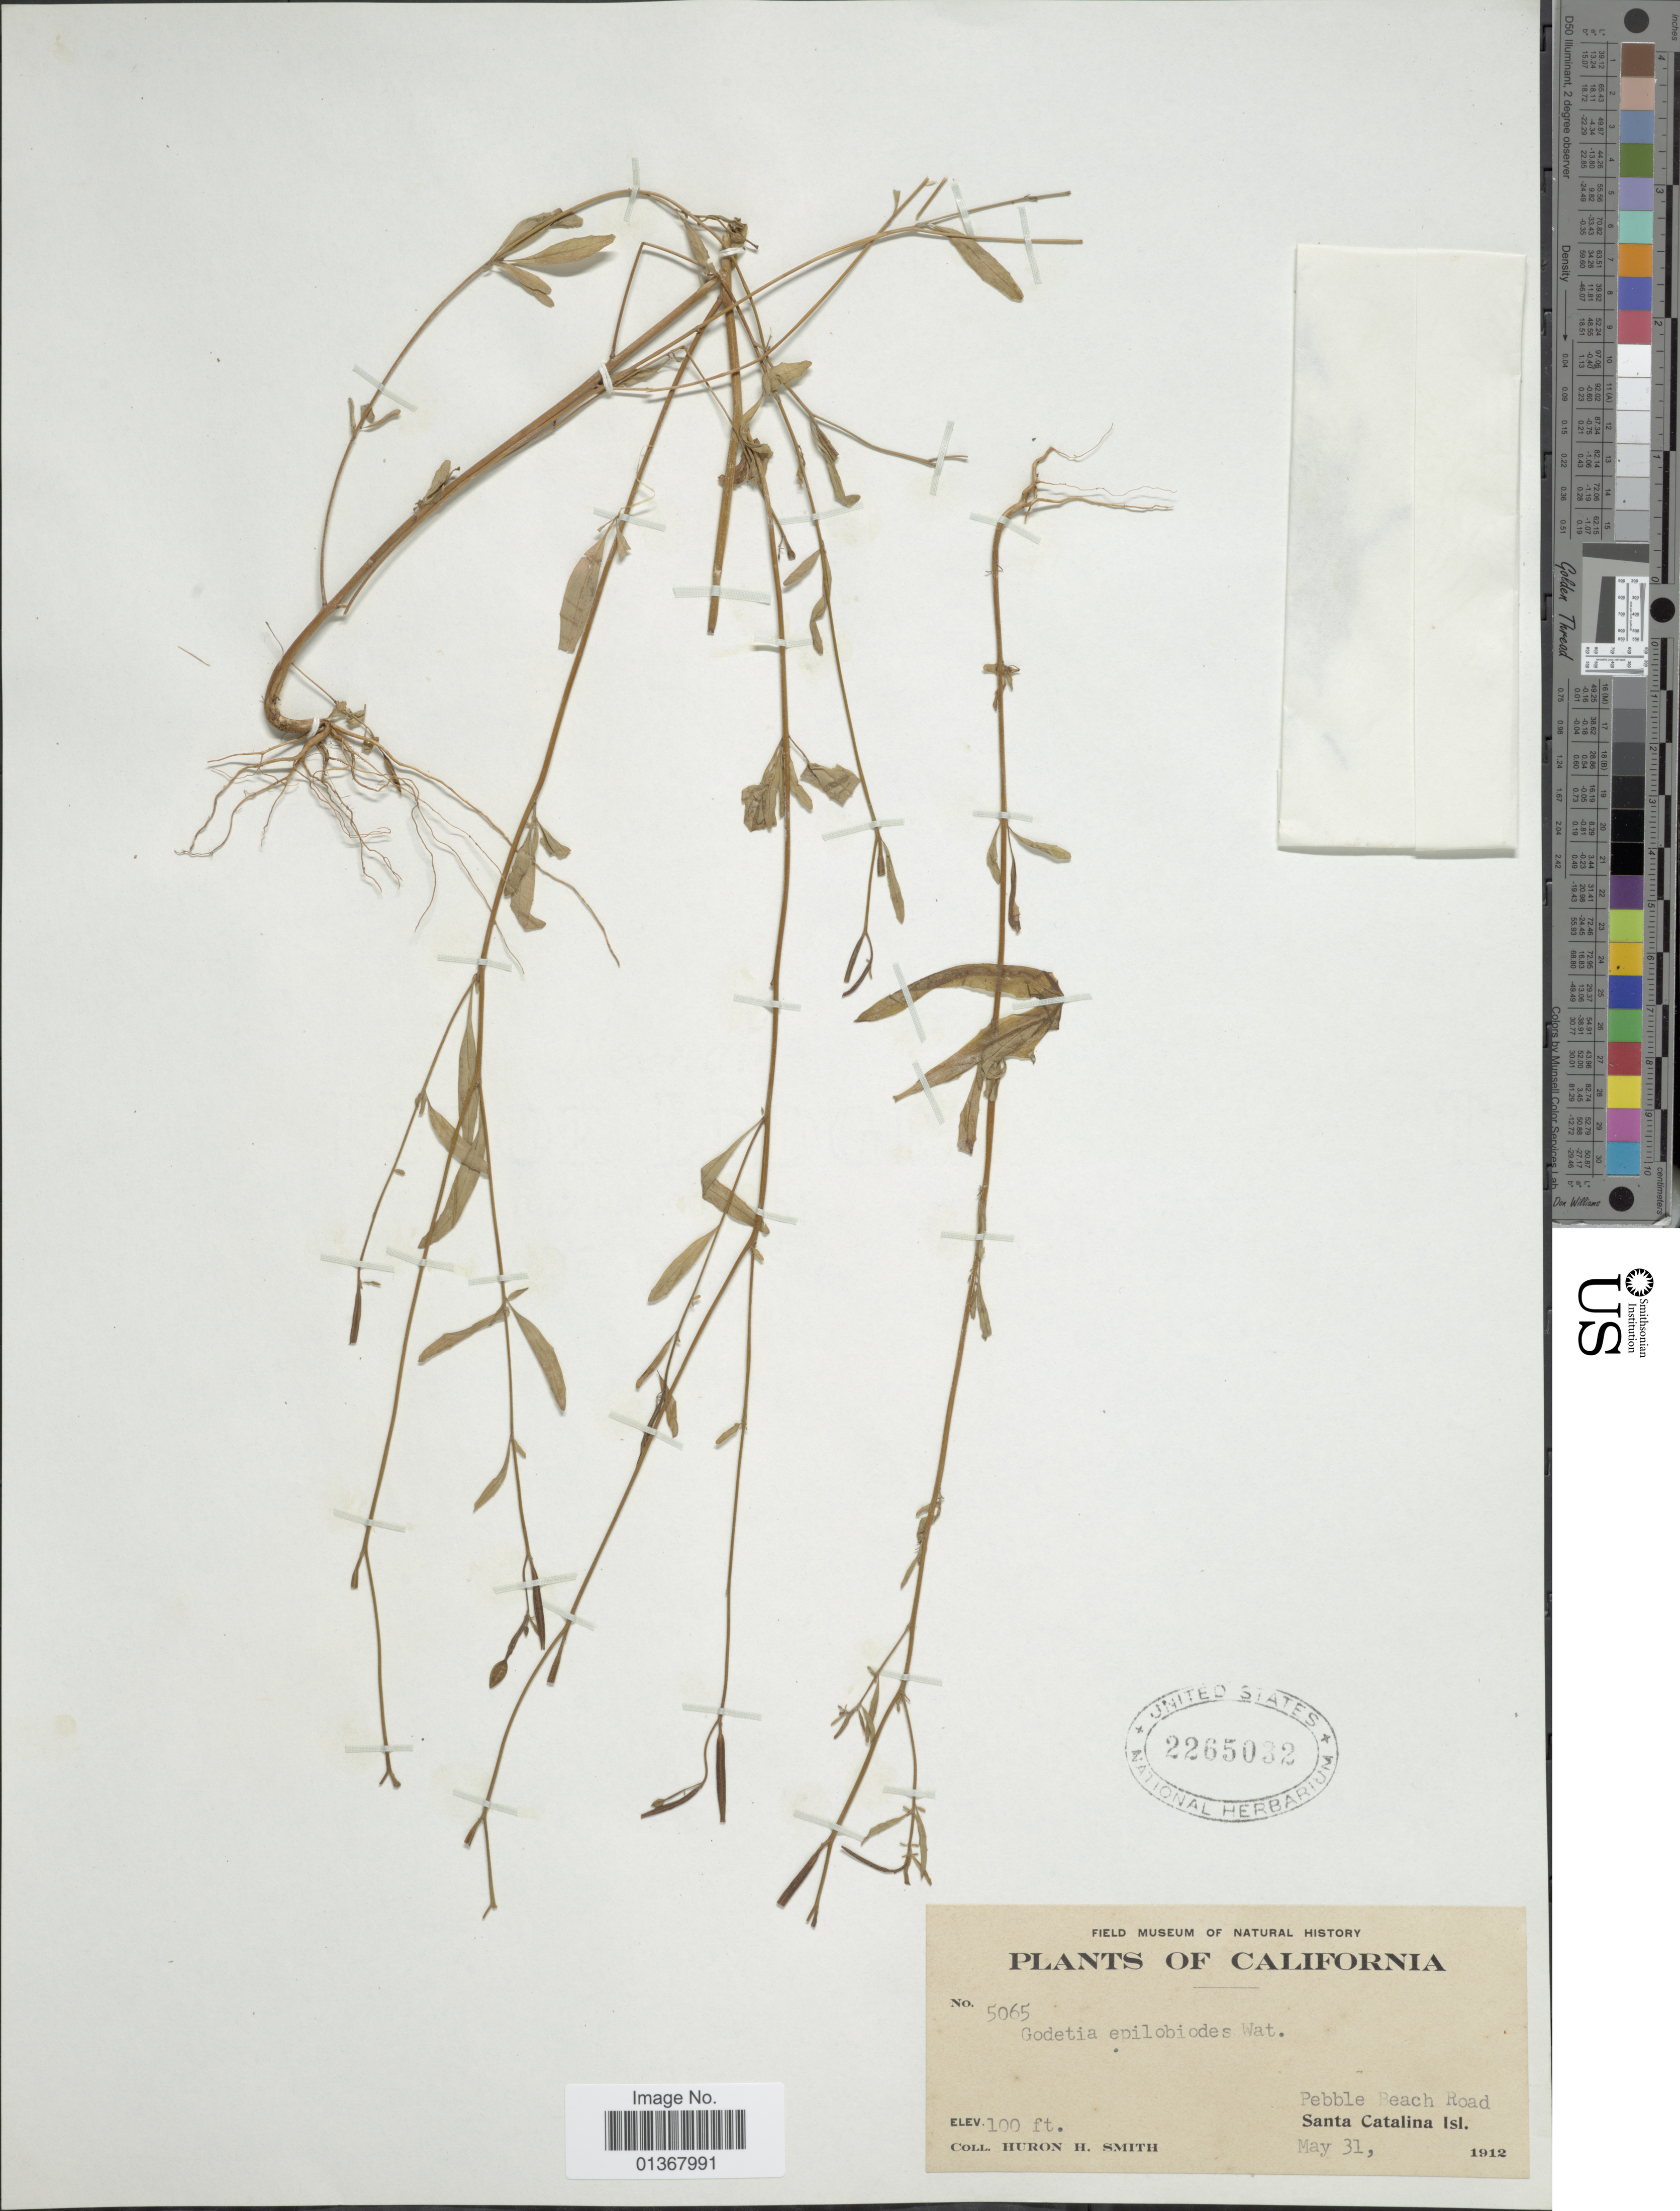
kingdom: Plantae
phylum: Tracheophyta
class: Magnoliopsida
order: Myrtales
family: Onagraceae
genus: Clarkia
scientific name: Clarkia epilobioides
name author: (Nutt. ex Torr. & A. Gray) A. Nelson & J.F. Macbr.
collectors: Huron H. Smith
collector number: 5065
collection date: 1912-05-31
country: United States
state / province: California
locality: Pebble Beach Road, Santa Catalina Isl.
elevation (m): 30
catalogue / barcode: US 2265032